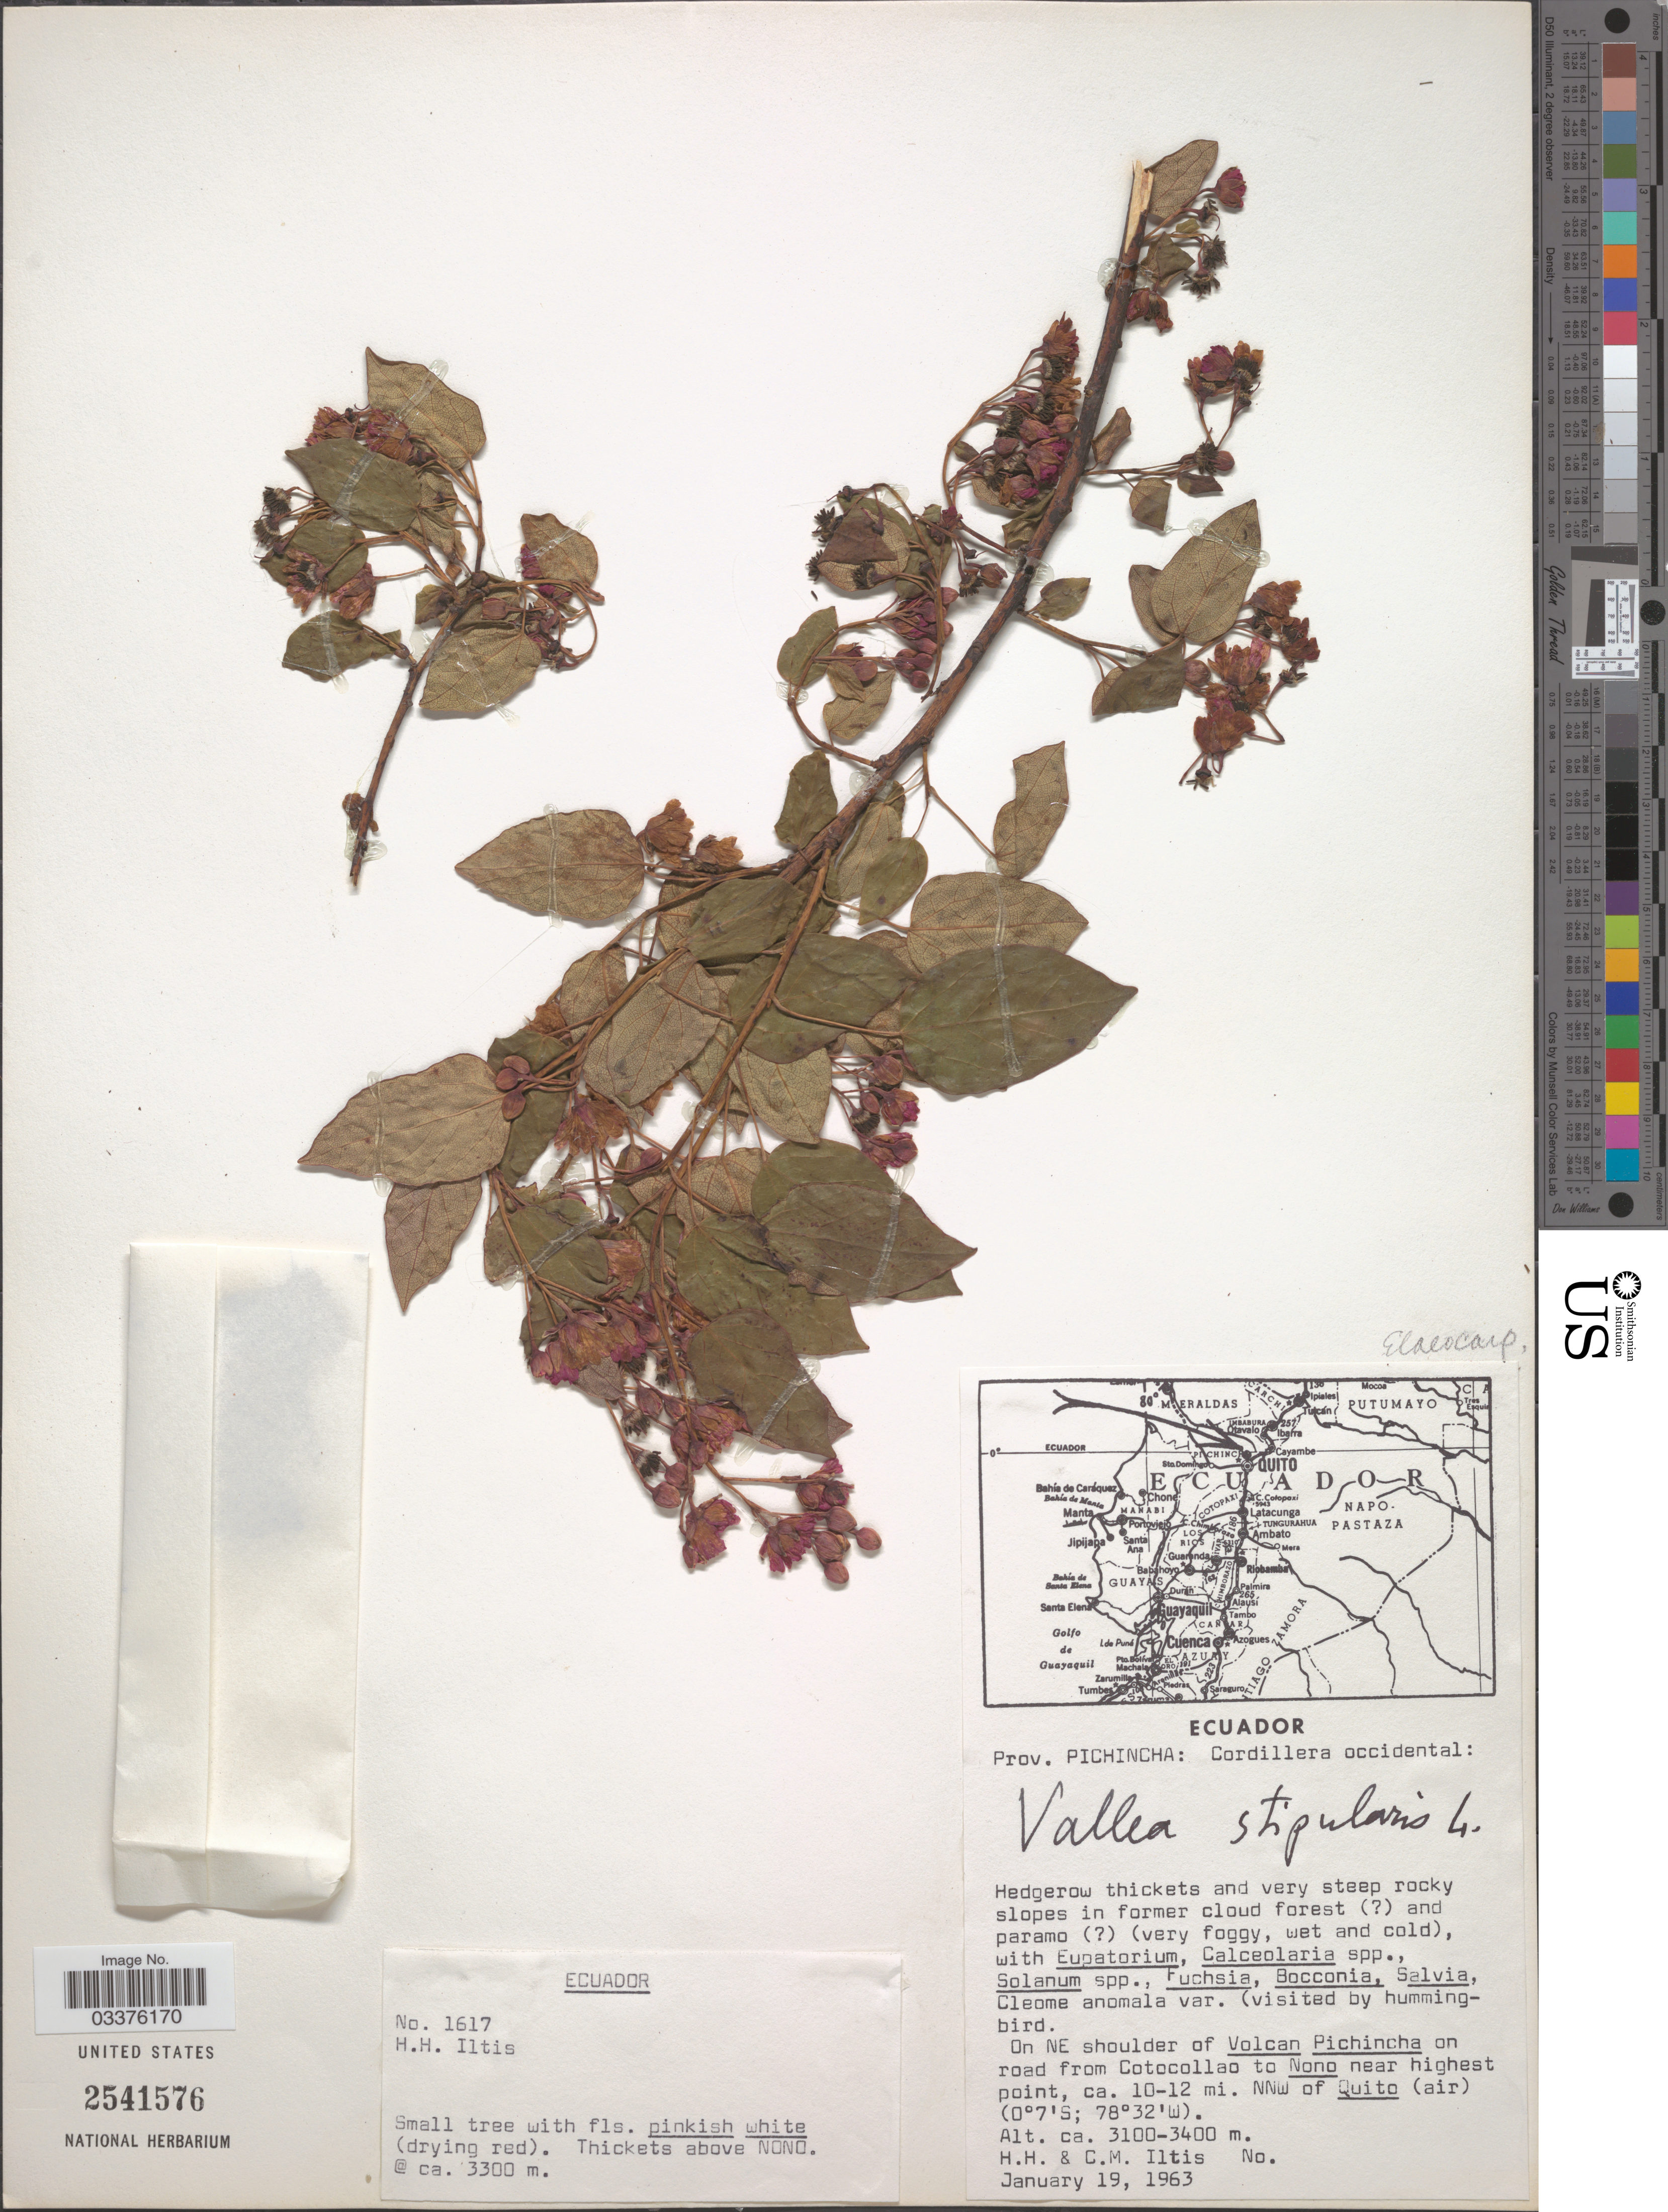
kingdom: Plantae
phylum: Tracheophyta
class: Magnoliopsida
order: Oxalidales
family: Elaeocarpaceae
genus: Vallea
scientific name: Vallea pubescens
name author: Kunth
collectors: H. H. Iltis & C. M Iltis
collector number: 1617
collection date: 1963-01-19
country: Ecuador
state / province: Pichincha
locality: Cordillera occidental, On NE shoulder of Volcan Pichincha on road from Cotocollao to Nono near highest point, ca. 10-12 mi. NNW of Quito (air).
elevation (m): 3100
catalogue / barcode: US 2541576